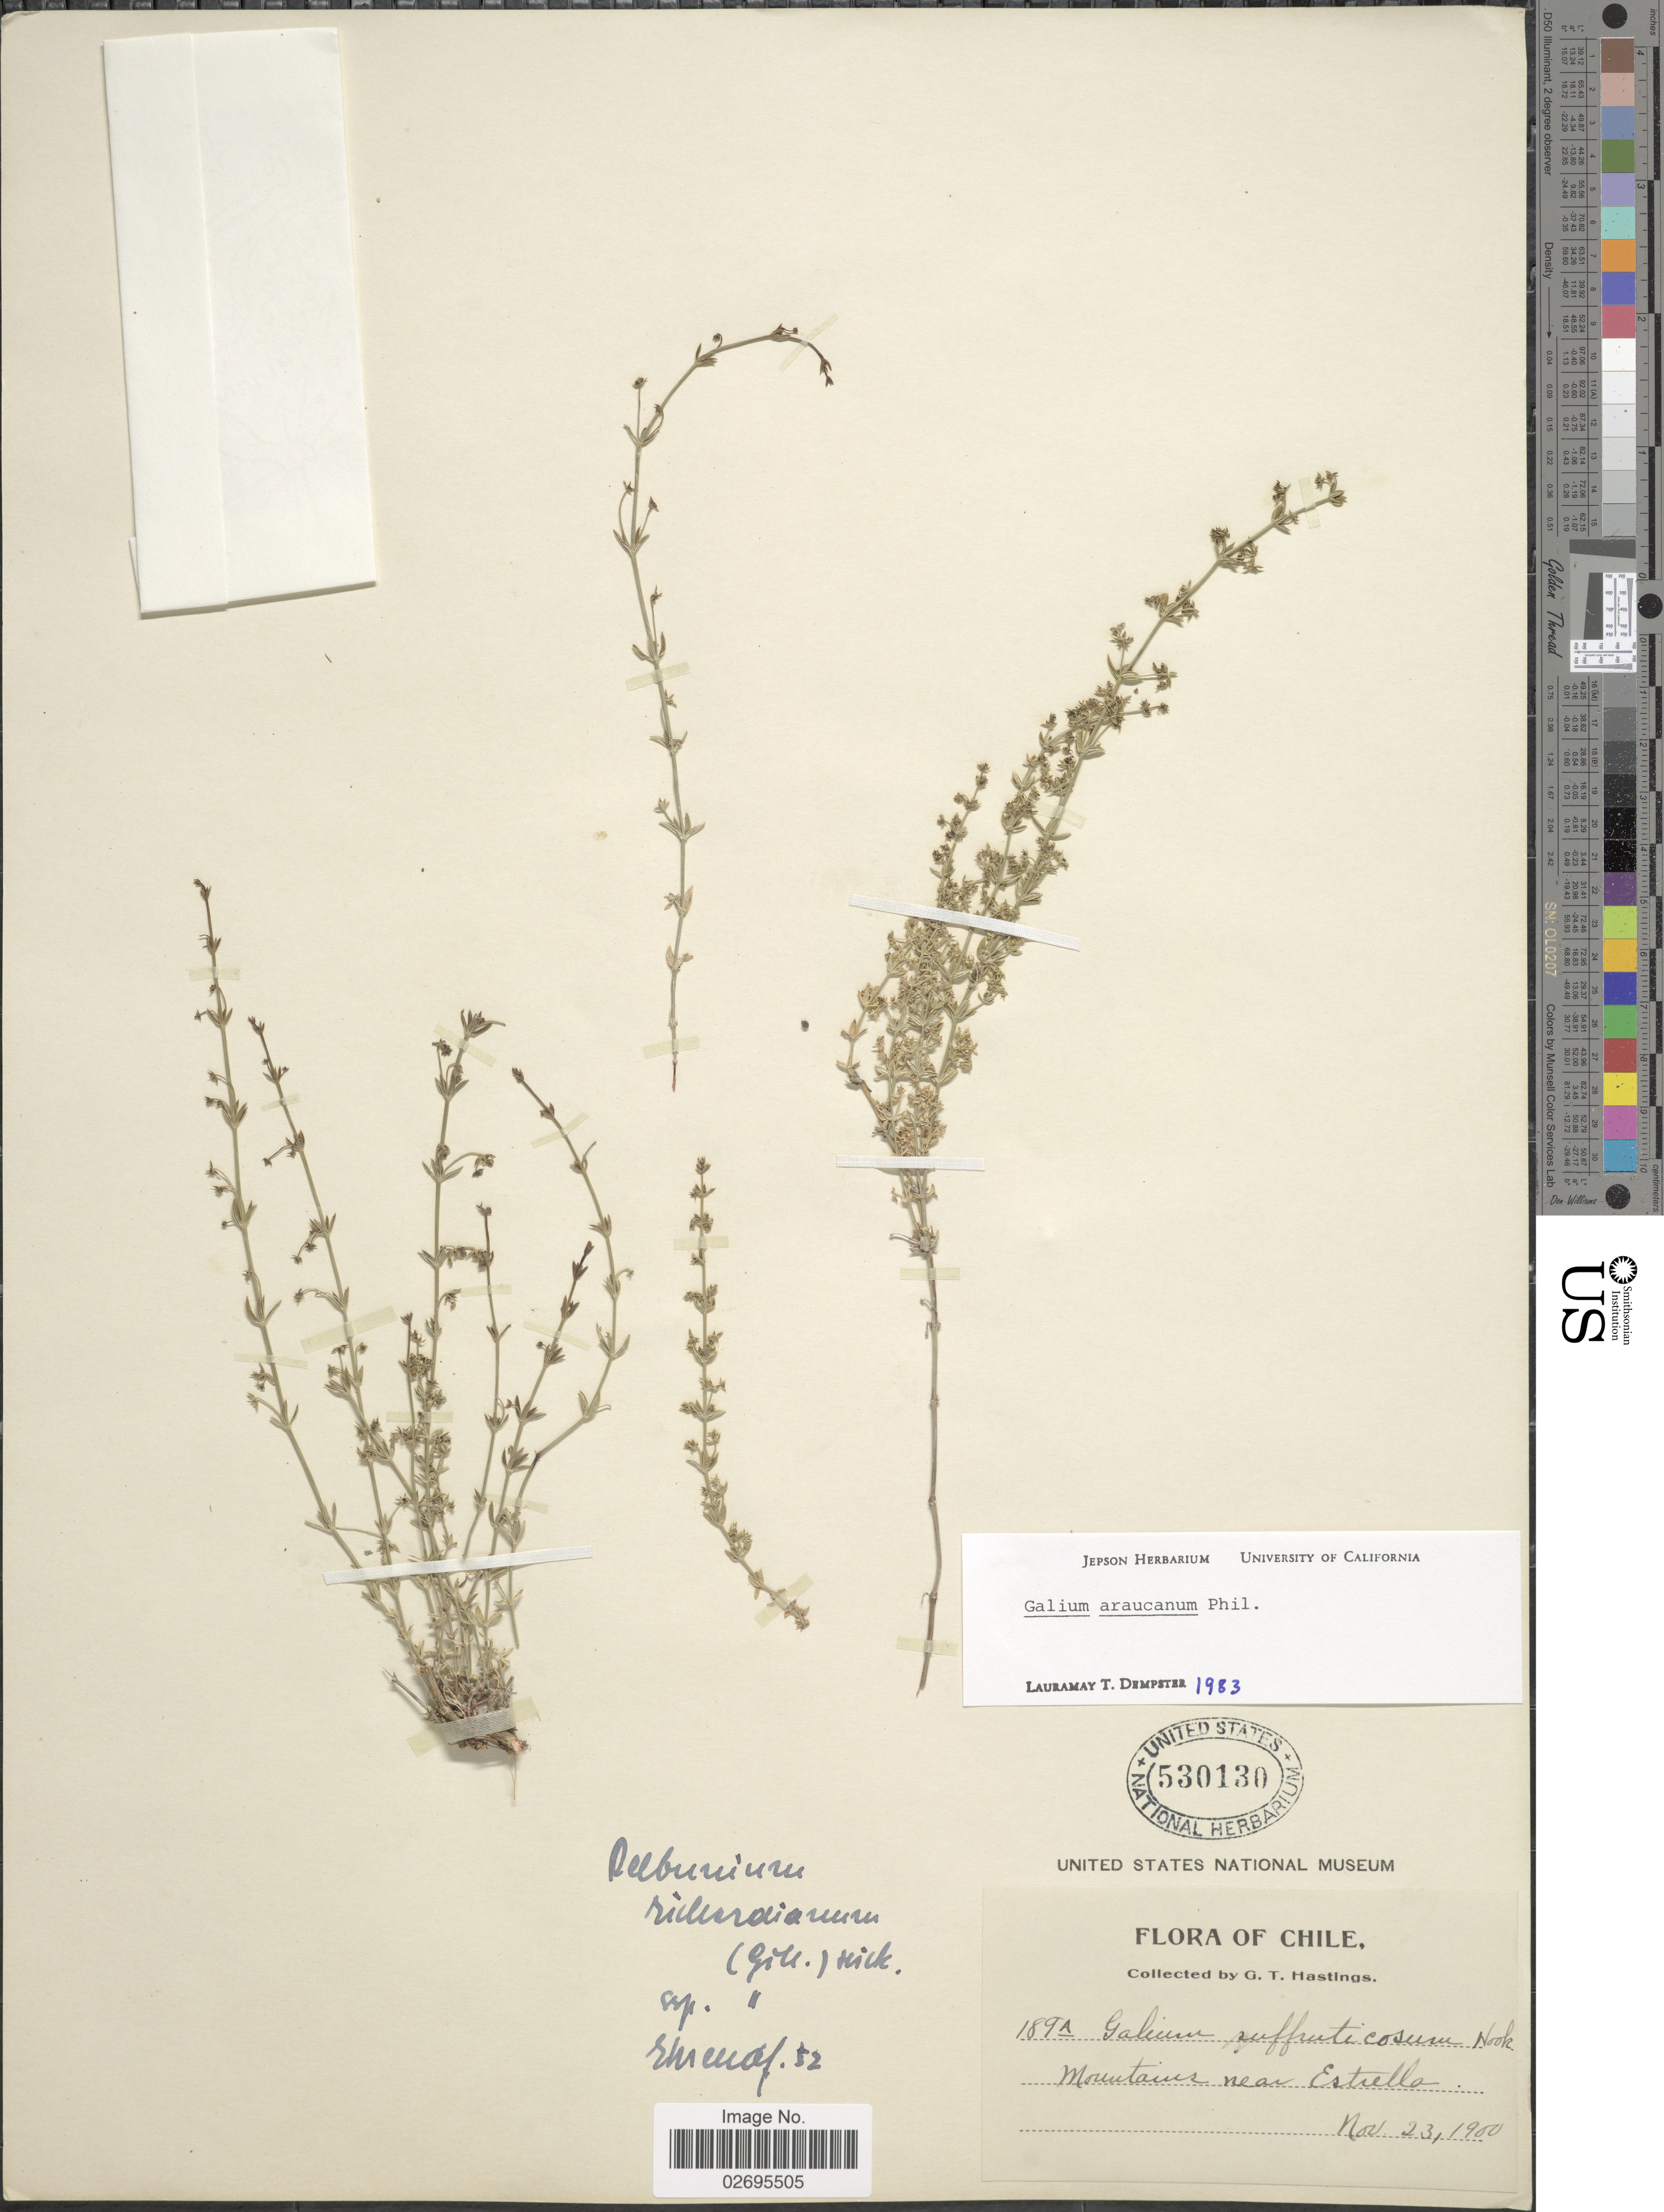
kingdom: Plantae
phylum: Tracheophyta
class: Magnoliopsida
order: Gentianales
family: Rubiaceae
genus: Galium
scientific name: Galium araucanum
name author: Phil.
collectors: G. Hastings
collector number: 189A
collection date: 1900-11-23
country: Chile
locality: Mountain near Estrella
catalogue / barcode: US 530130